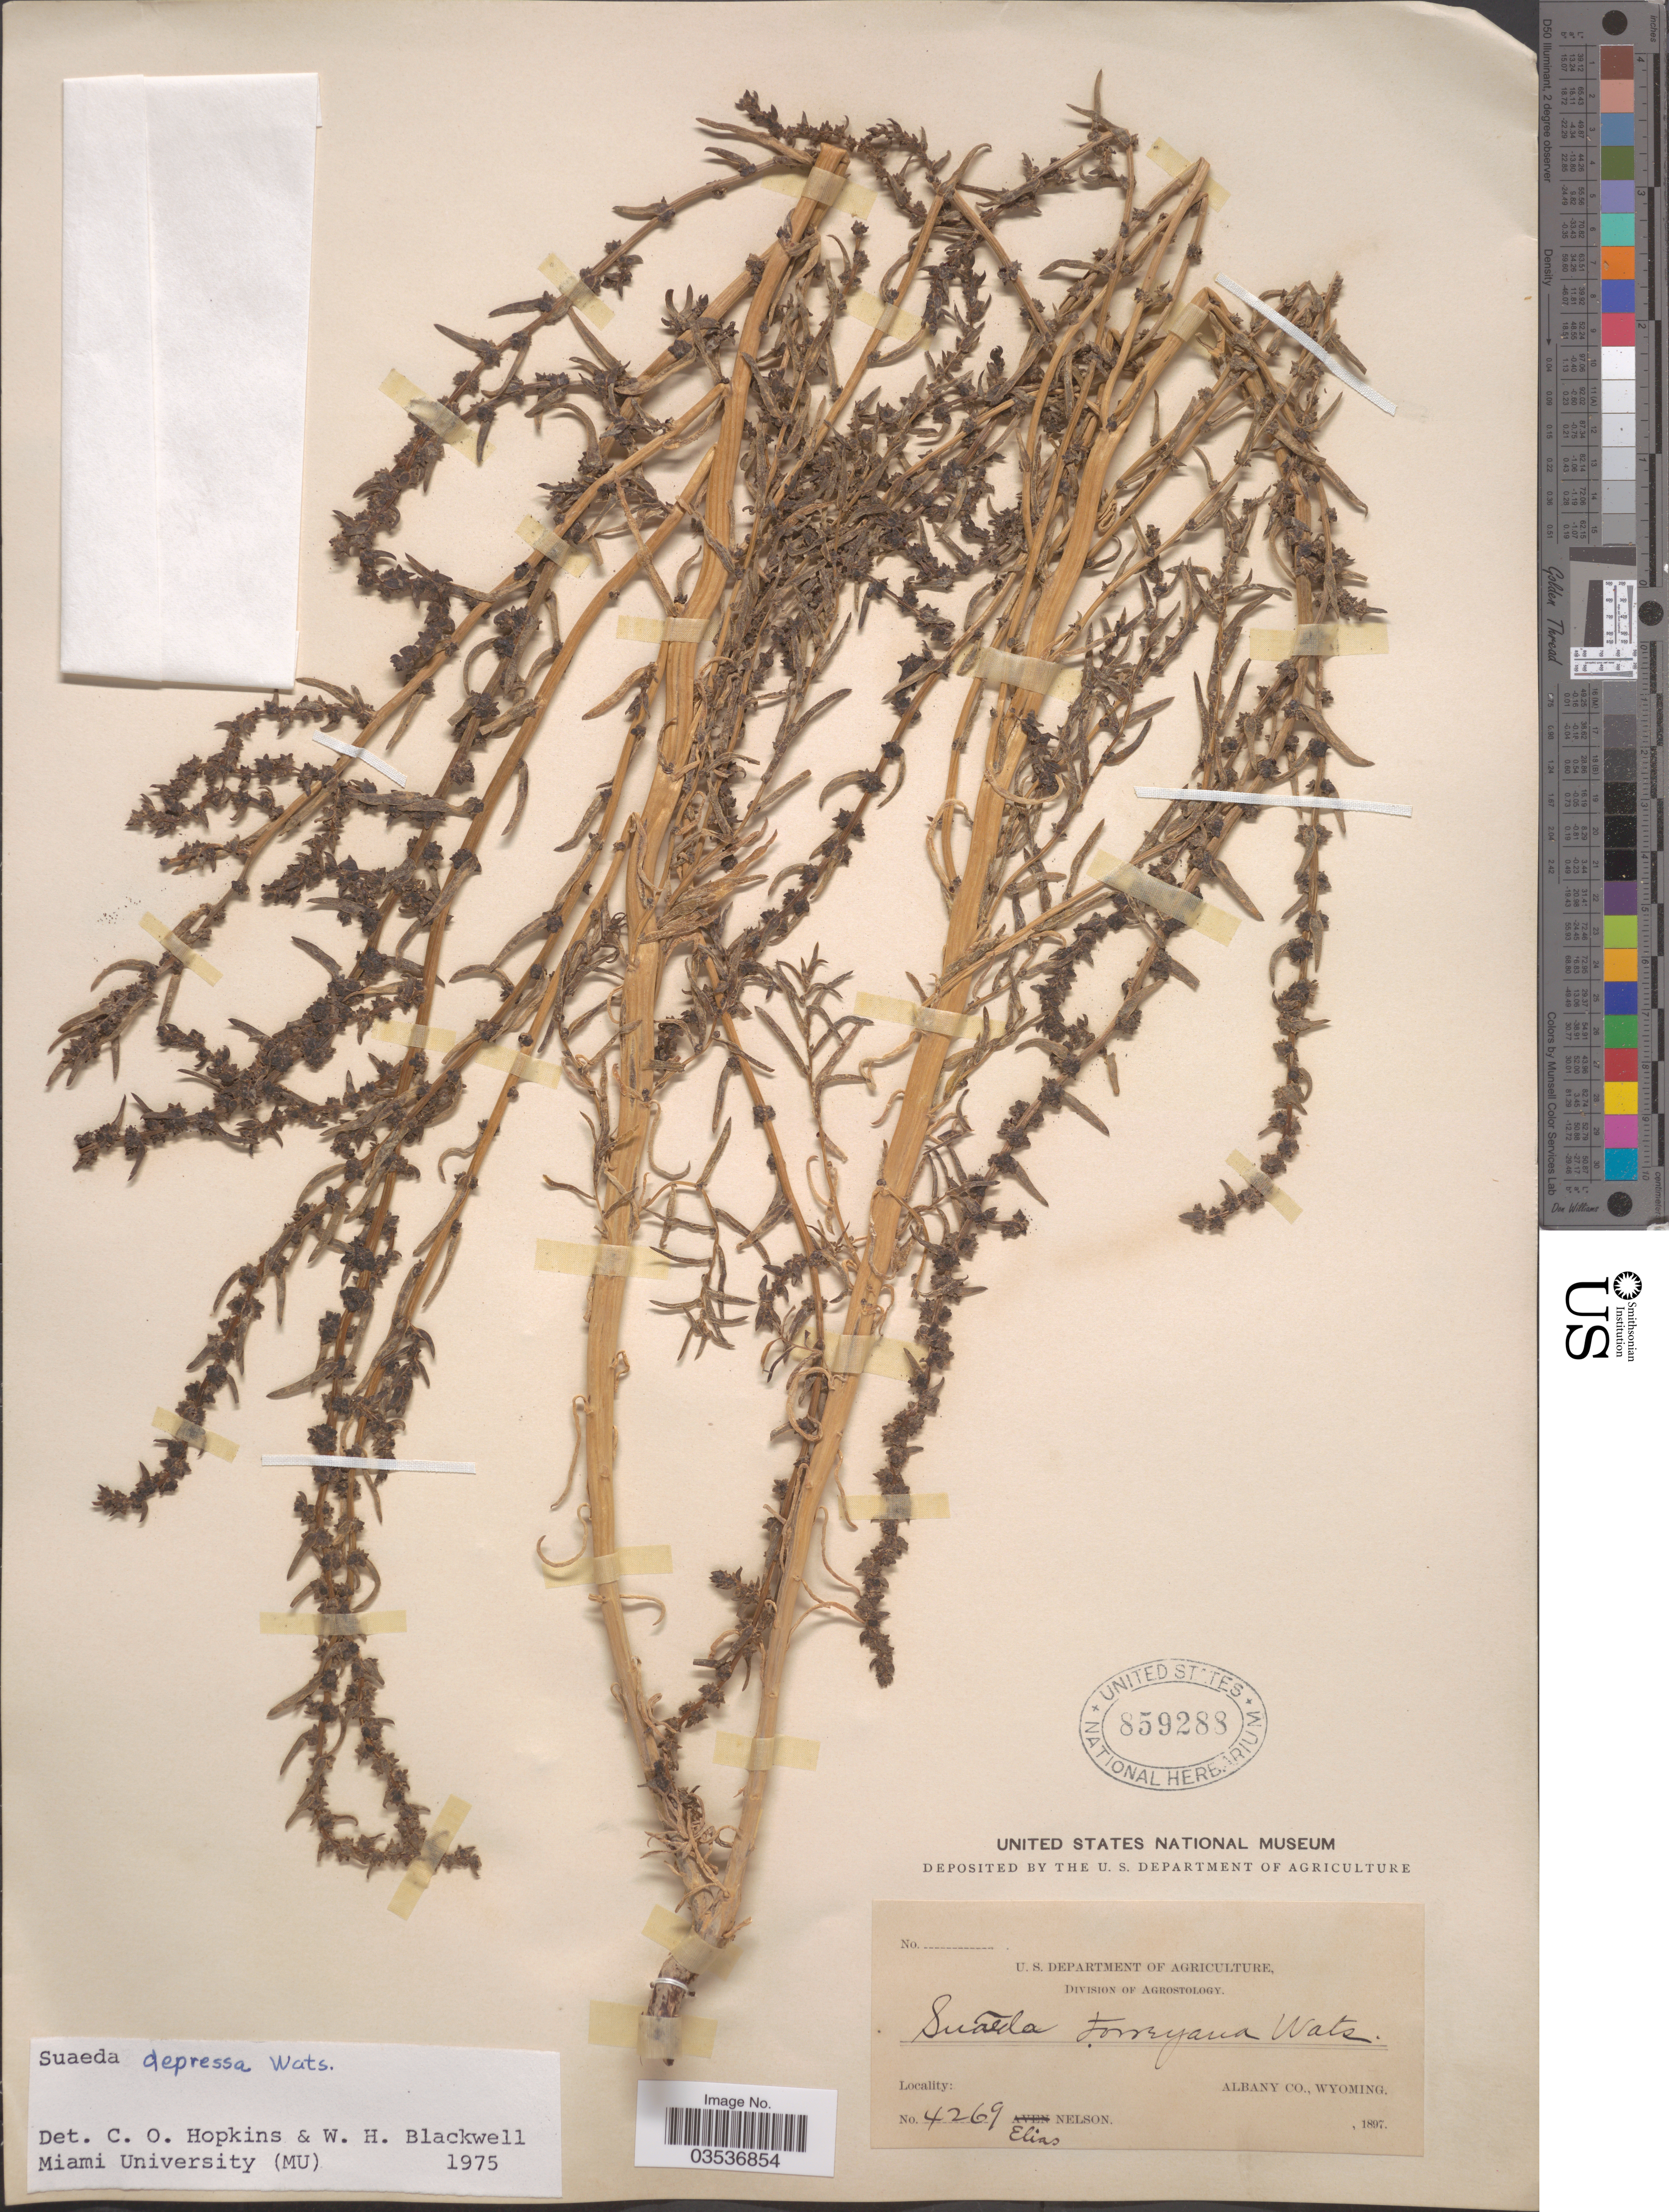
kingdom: Plantae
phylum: Tracheophyta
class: Magnoliopsida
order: Caryophyllales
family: Amaranthaceae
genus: Suaeda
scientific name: Suaeda depressa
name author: (Pursh) S. Watson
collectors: E. Nelson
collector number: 4269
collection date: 1897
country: United States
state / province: Wyoming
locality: Albany Co.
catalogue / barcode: US 859288